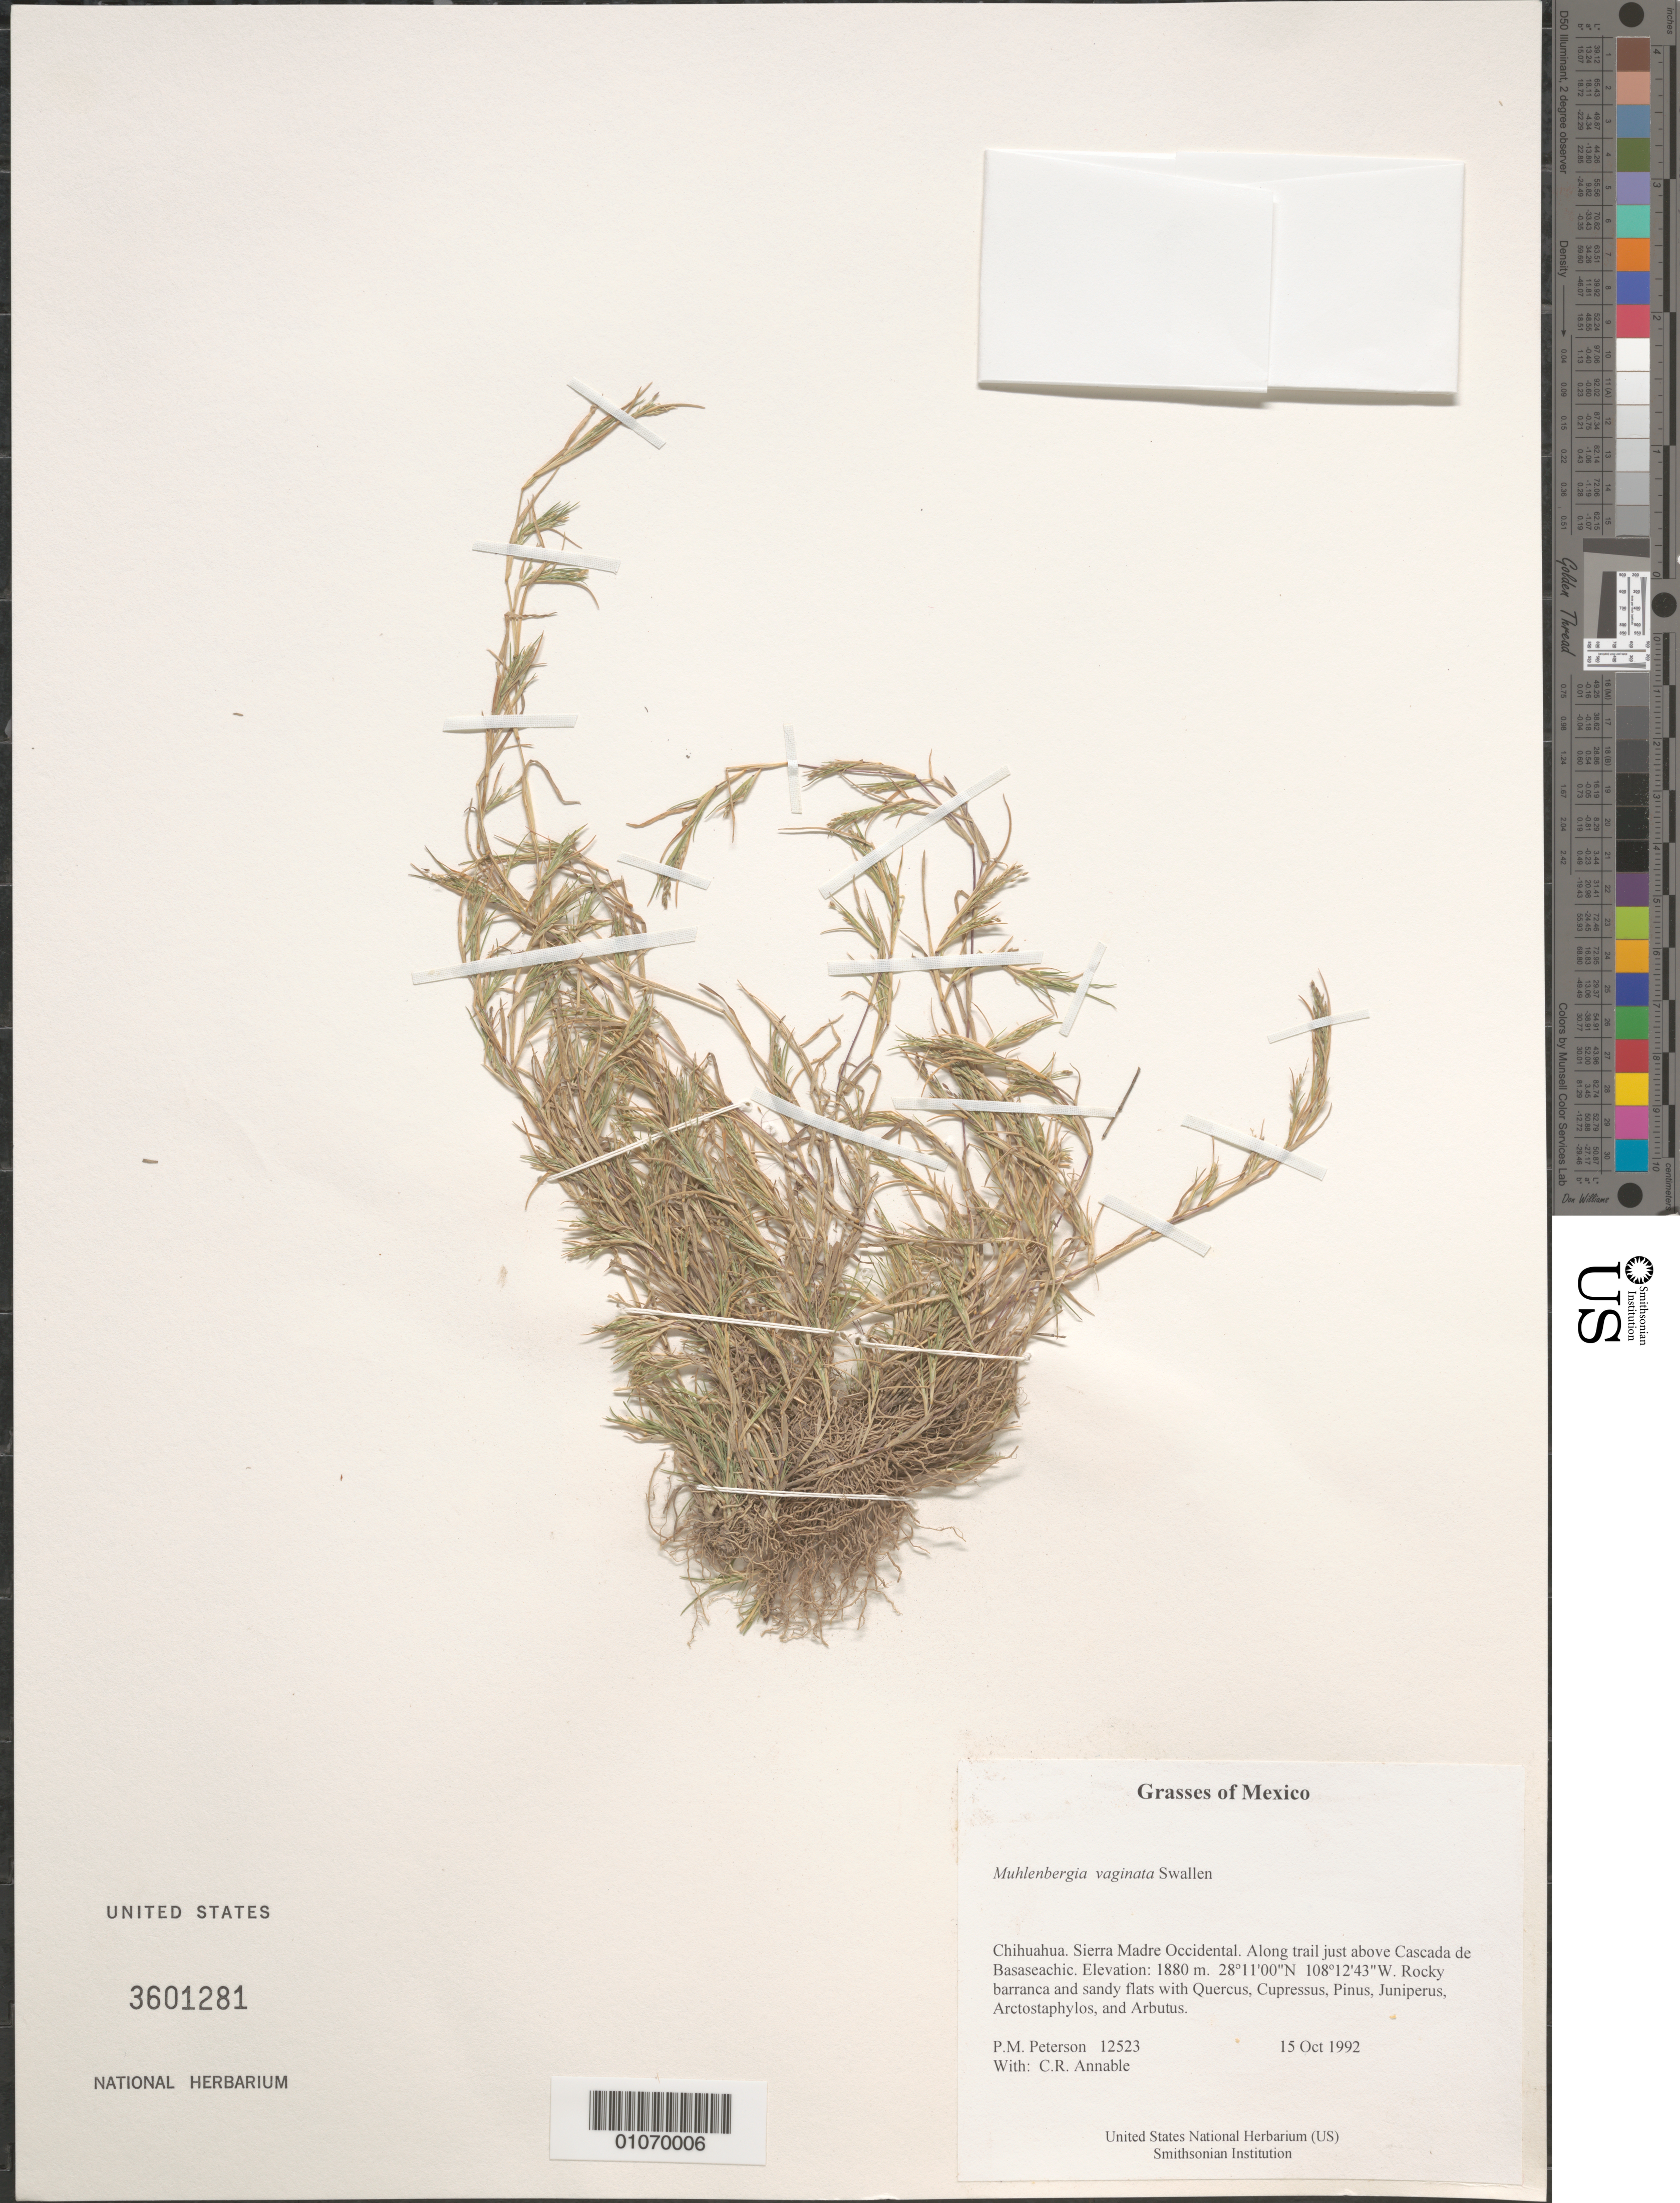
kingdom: Plantae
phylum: Tracheophyta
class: Liliopsida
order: Poales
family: Poaceae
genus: Muhlenbergia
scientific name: Muhlenbergia vaginata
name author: Swallen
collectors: P. M. Peterson & C. R. Annable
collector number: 12523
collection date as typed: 15 Oct 1992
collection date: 1992-10-15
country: Mexico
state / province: Chihuahua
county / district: Sierra Madre Occidental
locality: Along trail just above Cascada de Basaseachic.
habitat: Rocky barranca and sandy flats with Quercus, Cupressus, Pinus, Juniperus, Arctostaphylos, and Arbutus.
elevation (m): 1880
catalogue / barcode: US 3601281